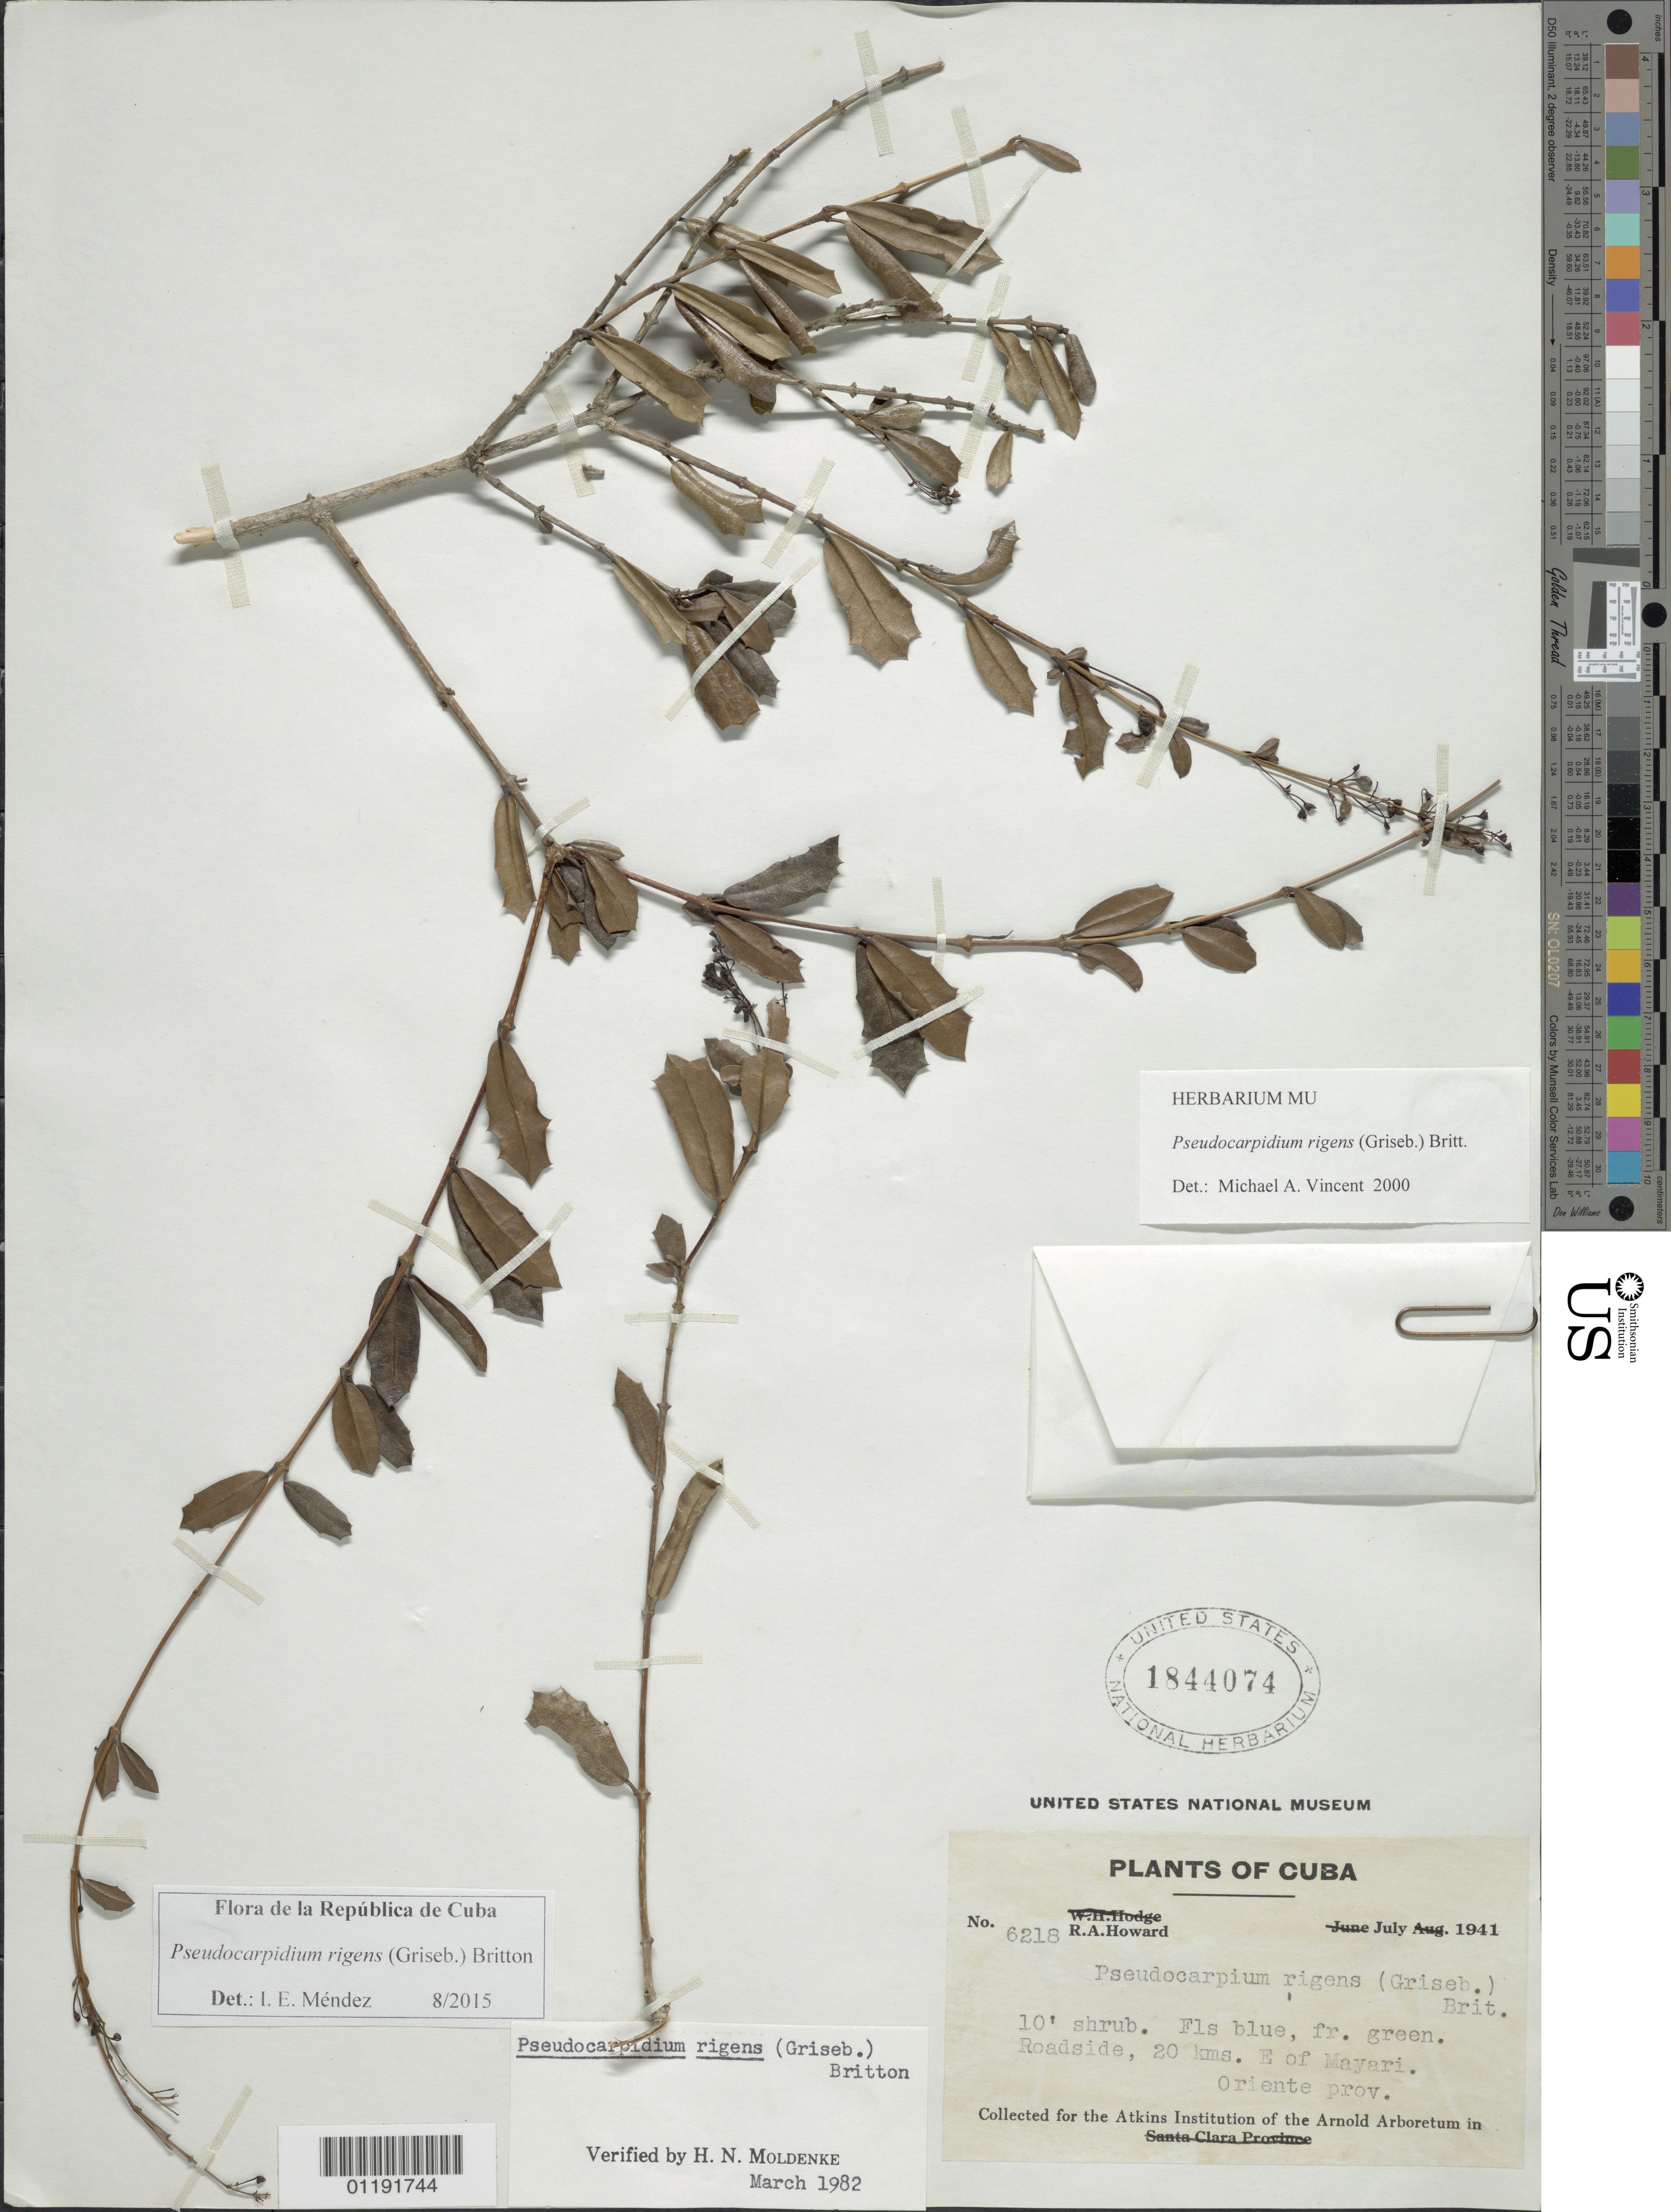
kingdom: Plantae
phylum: Tracheophyta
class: Magnoliopsida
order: Lamiales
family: Lamiaceae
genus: Pseudocarpidium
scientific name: Pseudocarpidium rigens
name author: (Griseb.) Britton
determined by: Méndez, I. E.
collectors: R. A. Howard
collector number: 6218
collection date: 1941-07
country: Cuba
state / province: Oriente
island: Cuba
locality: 20 km E of Mayari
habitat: Roadside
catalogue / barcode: US 1844074